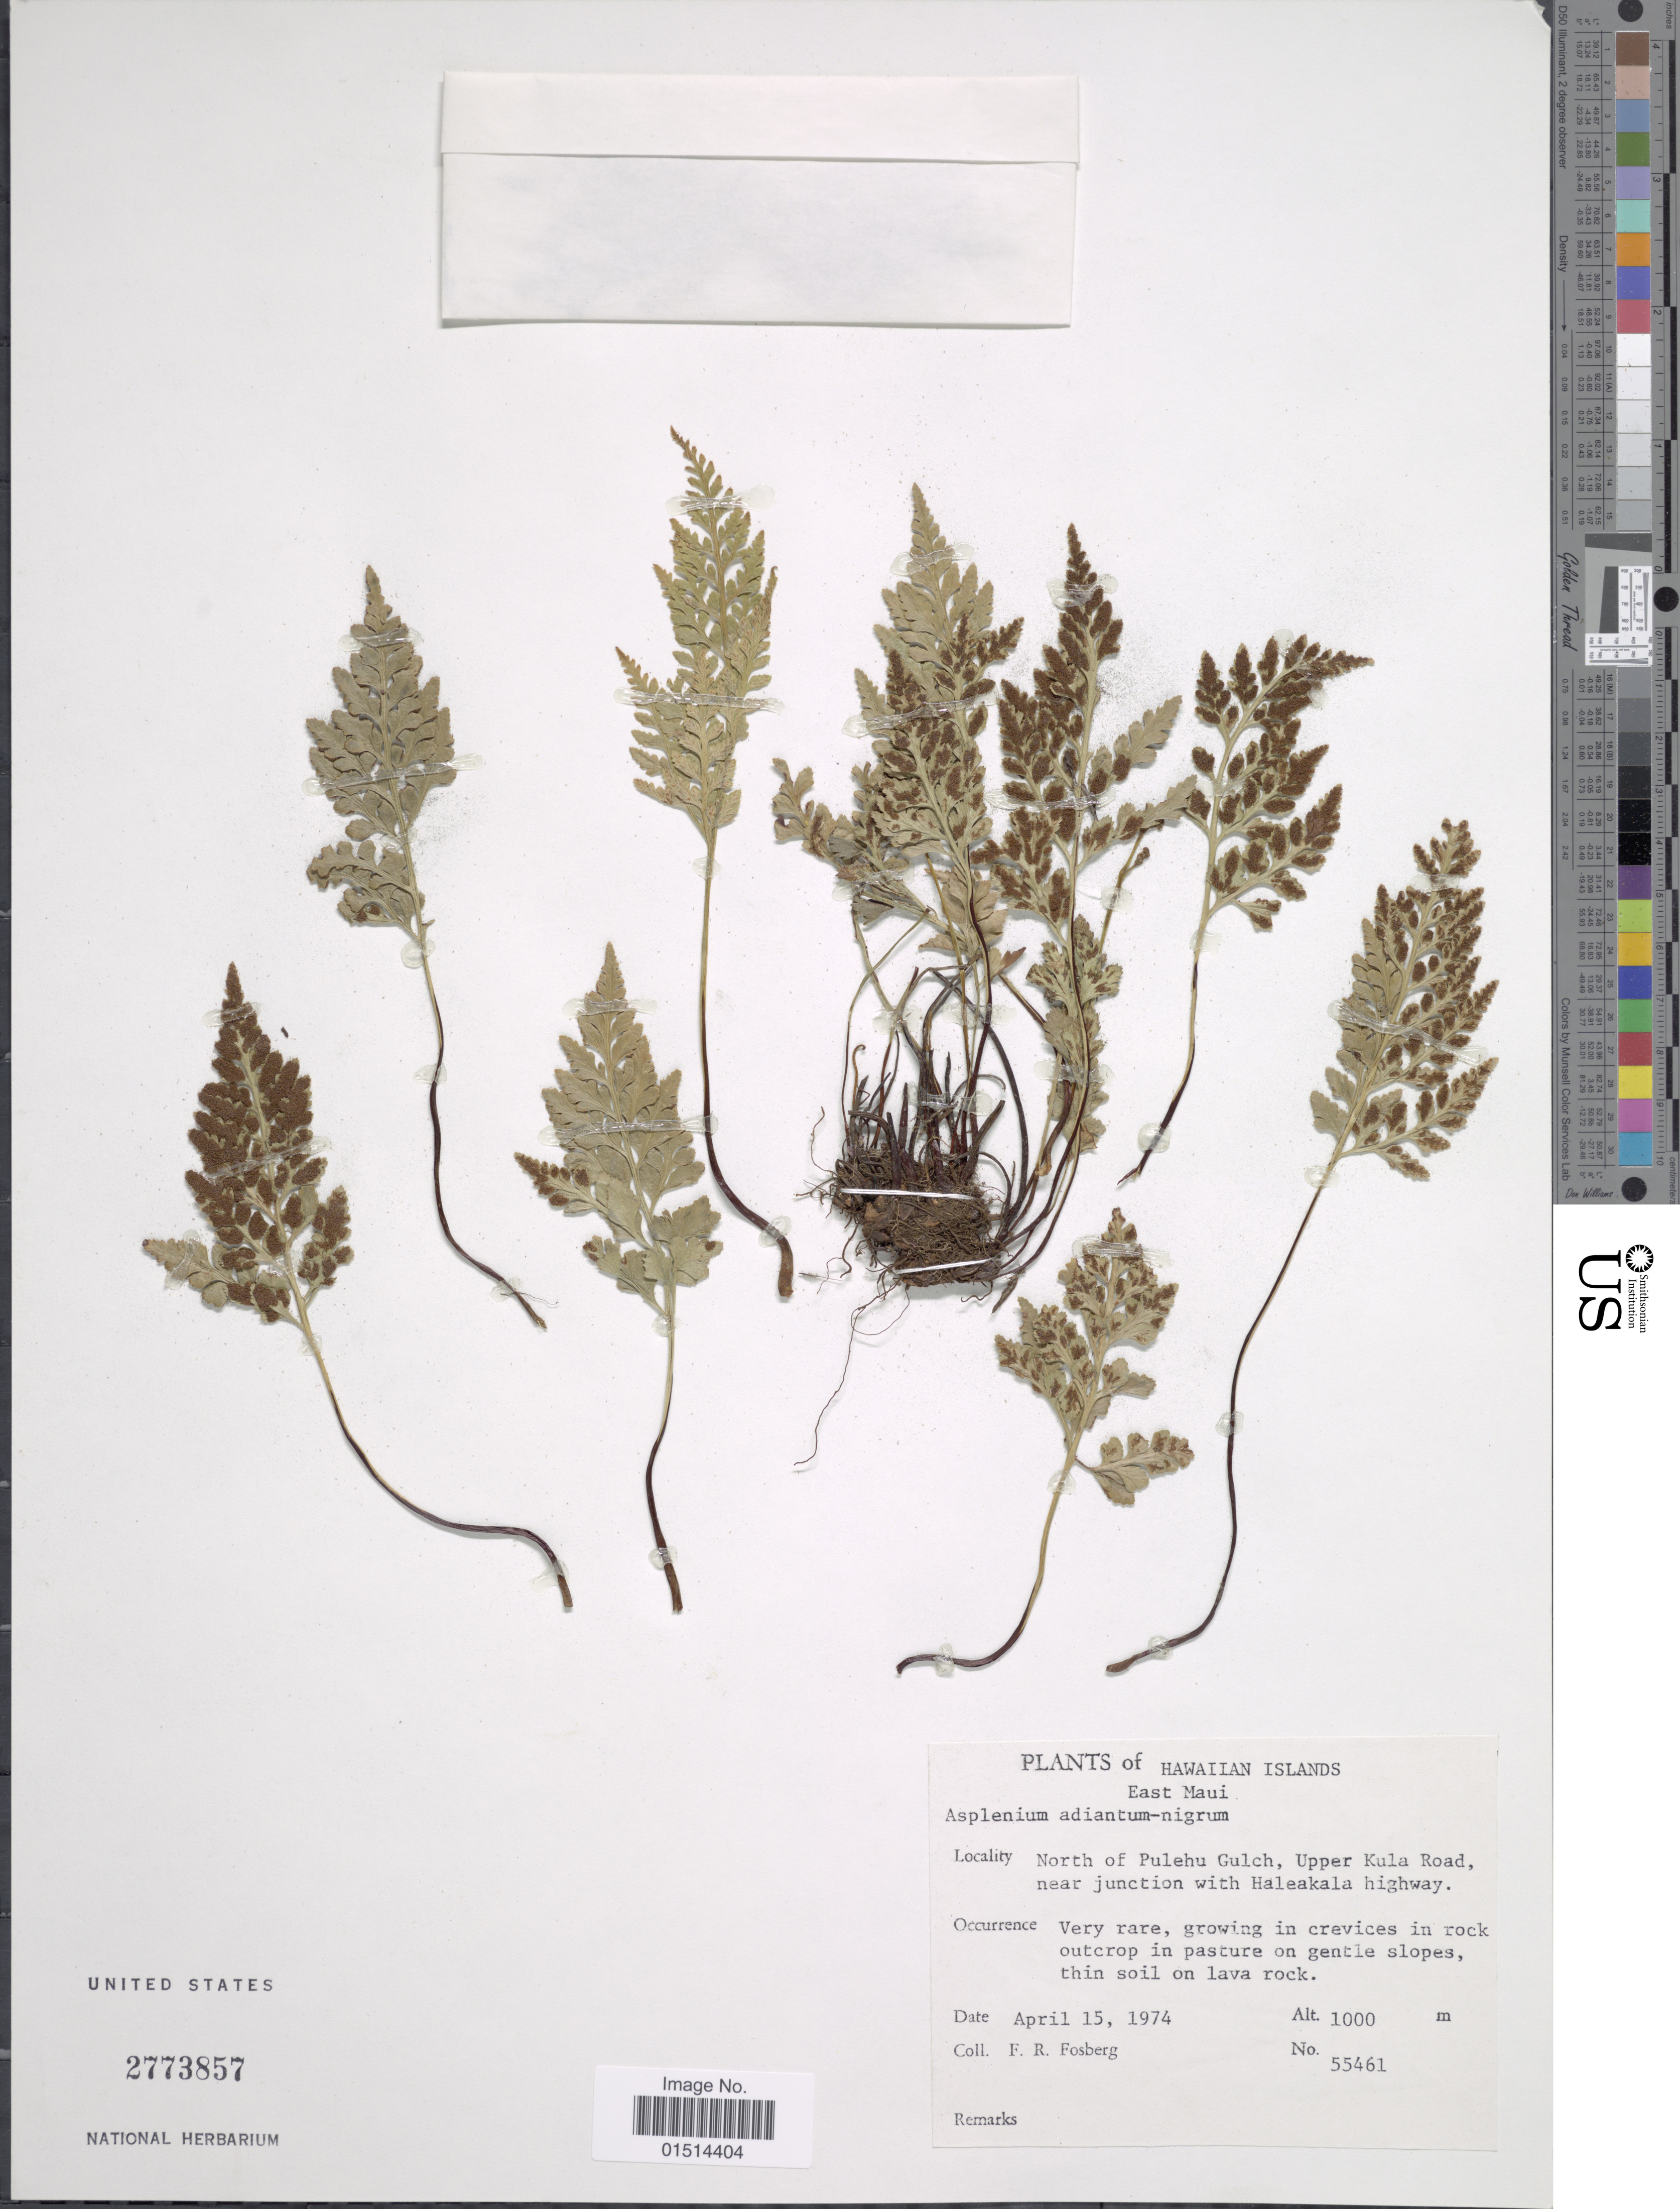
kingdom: Plantae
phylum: Tracheophyta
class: Polypodiopsida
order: Polypodiales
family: Aspleniaceae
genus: Asplenium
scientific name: Asplenium adiantum-nigrum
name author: L.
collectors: F. R. Fosberg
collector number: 55461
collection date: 1974-04-15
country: United States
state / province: Hawaii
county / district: Maui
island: Maui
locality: Hawaiian Islands, East Maui, north of Pulehu gulch, Upper Kula Road, near junction with Haleakala highway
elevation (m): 1000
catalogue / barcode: US 2773857